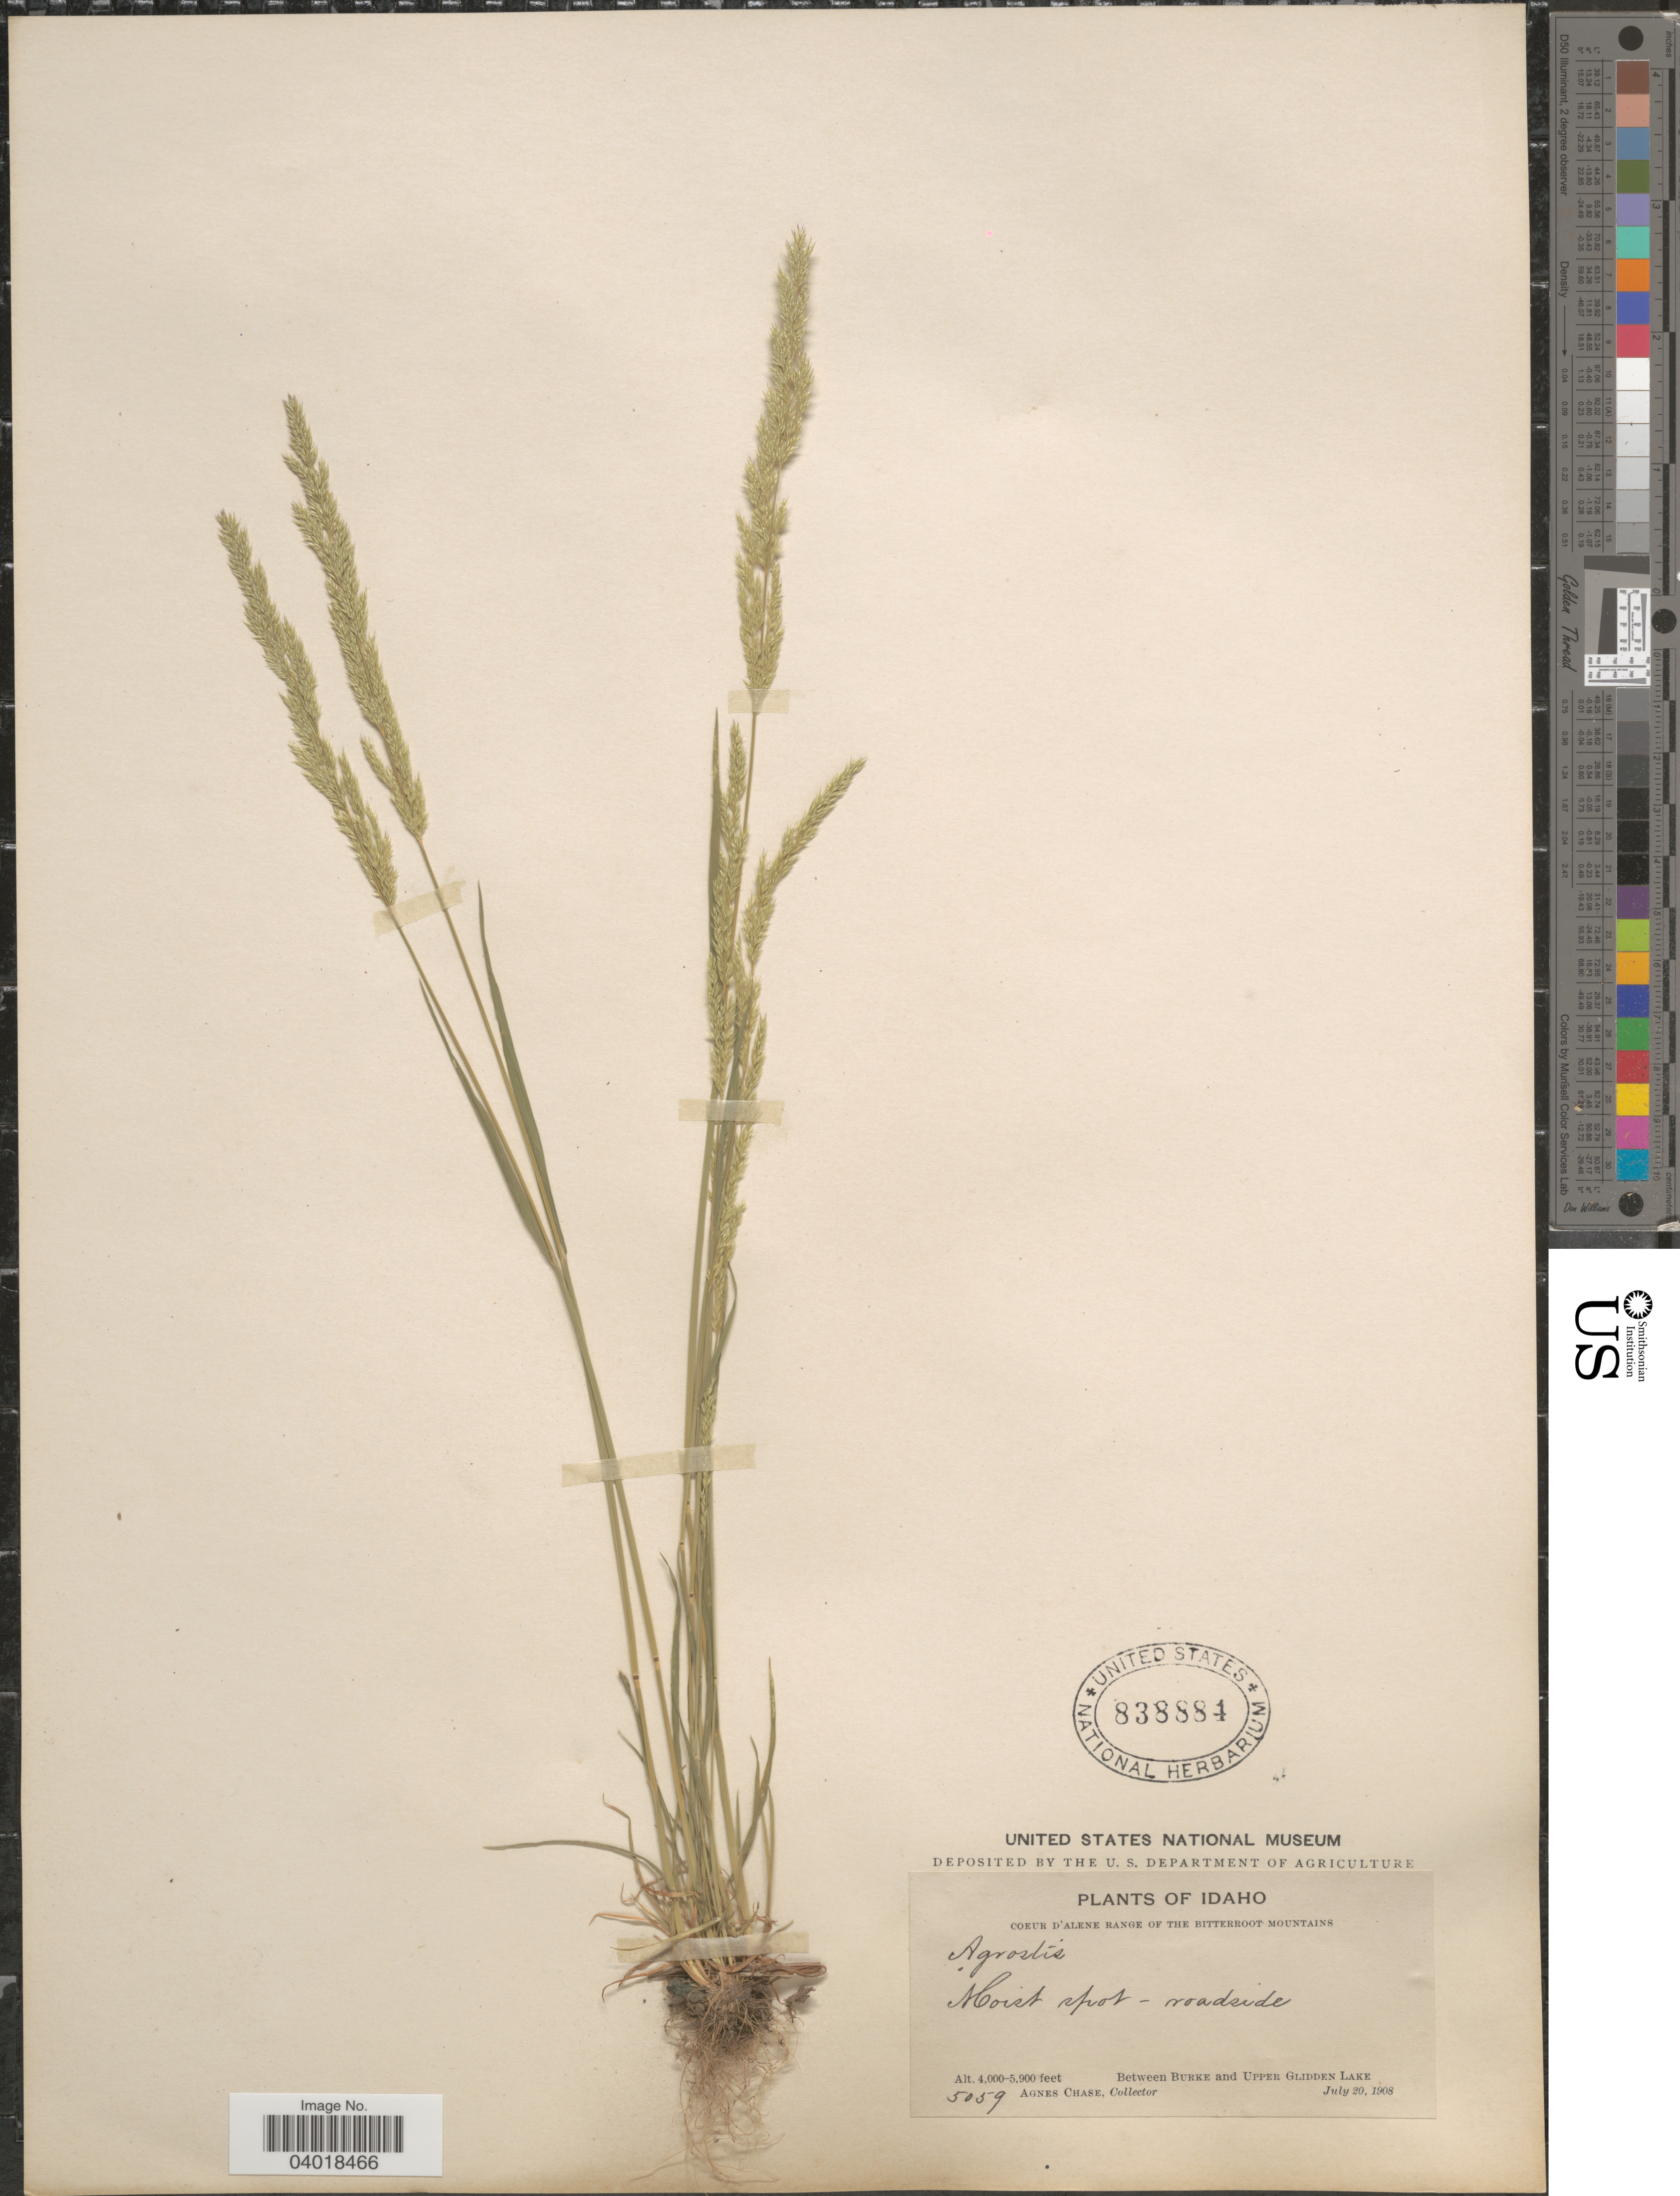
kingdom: Plantae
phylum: Tracheophyta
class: Liliopsida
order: Poales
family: Poaceae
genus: Agrostis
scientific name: Agrostis exarata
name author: Trin.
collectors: A. Chase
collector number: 5059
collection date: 1908-07-20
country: United States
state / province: Idaho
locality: Coeur D'Alene Range of the Bitterroot Mountains. Between Burke and Upper Glidden Lake.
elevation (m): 1219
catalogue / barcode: US 838884